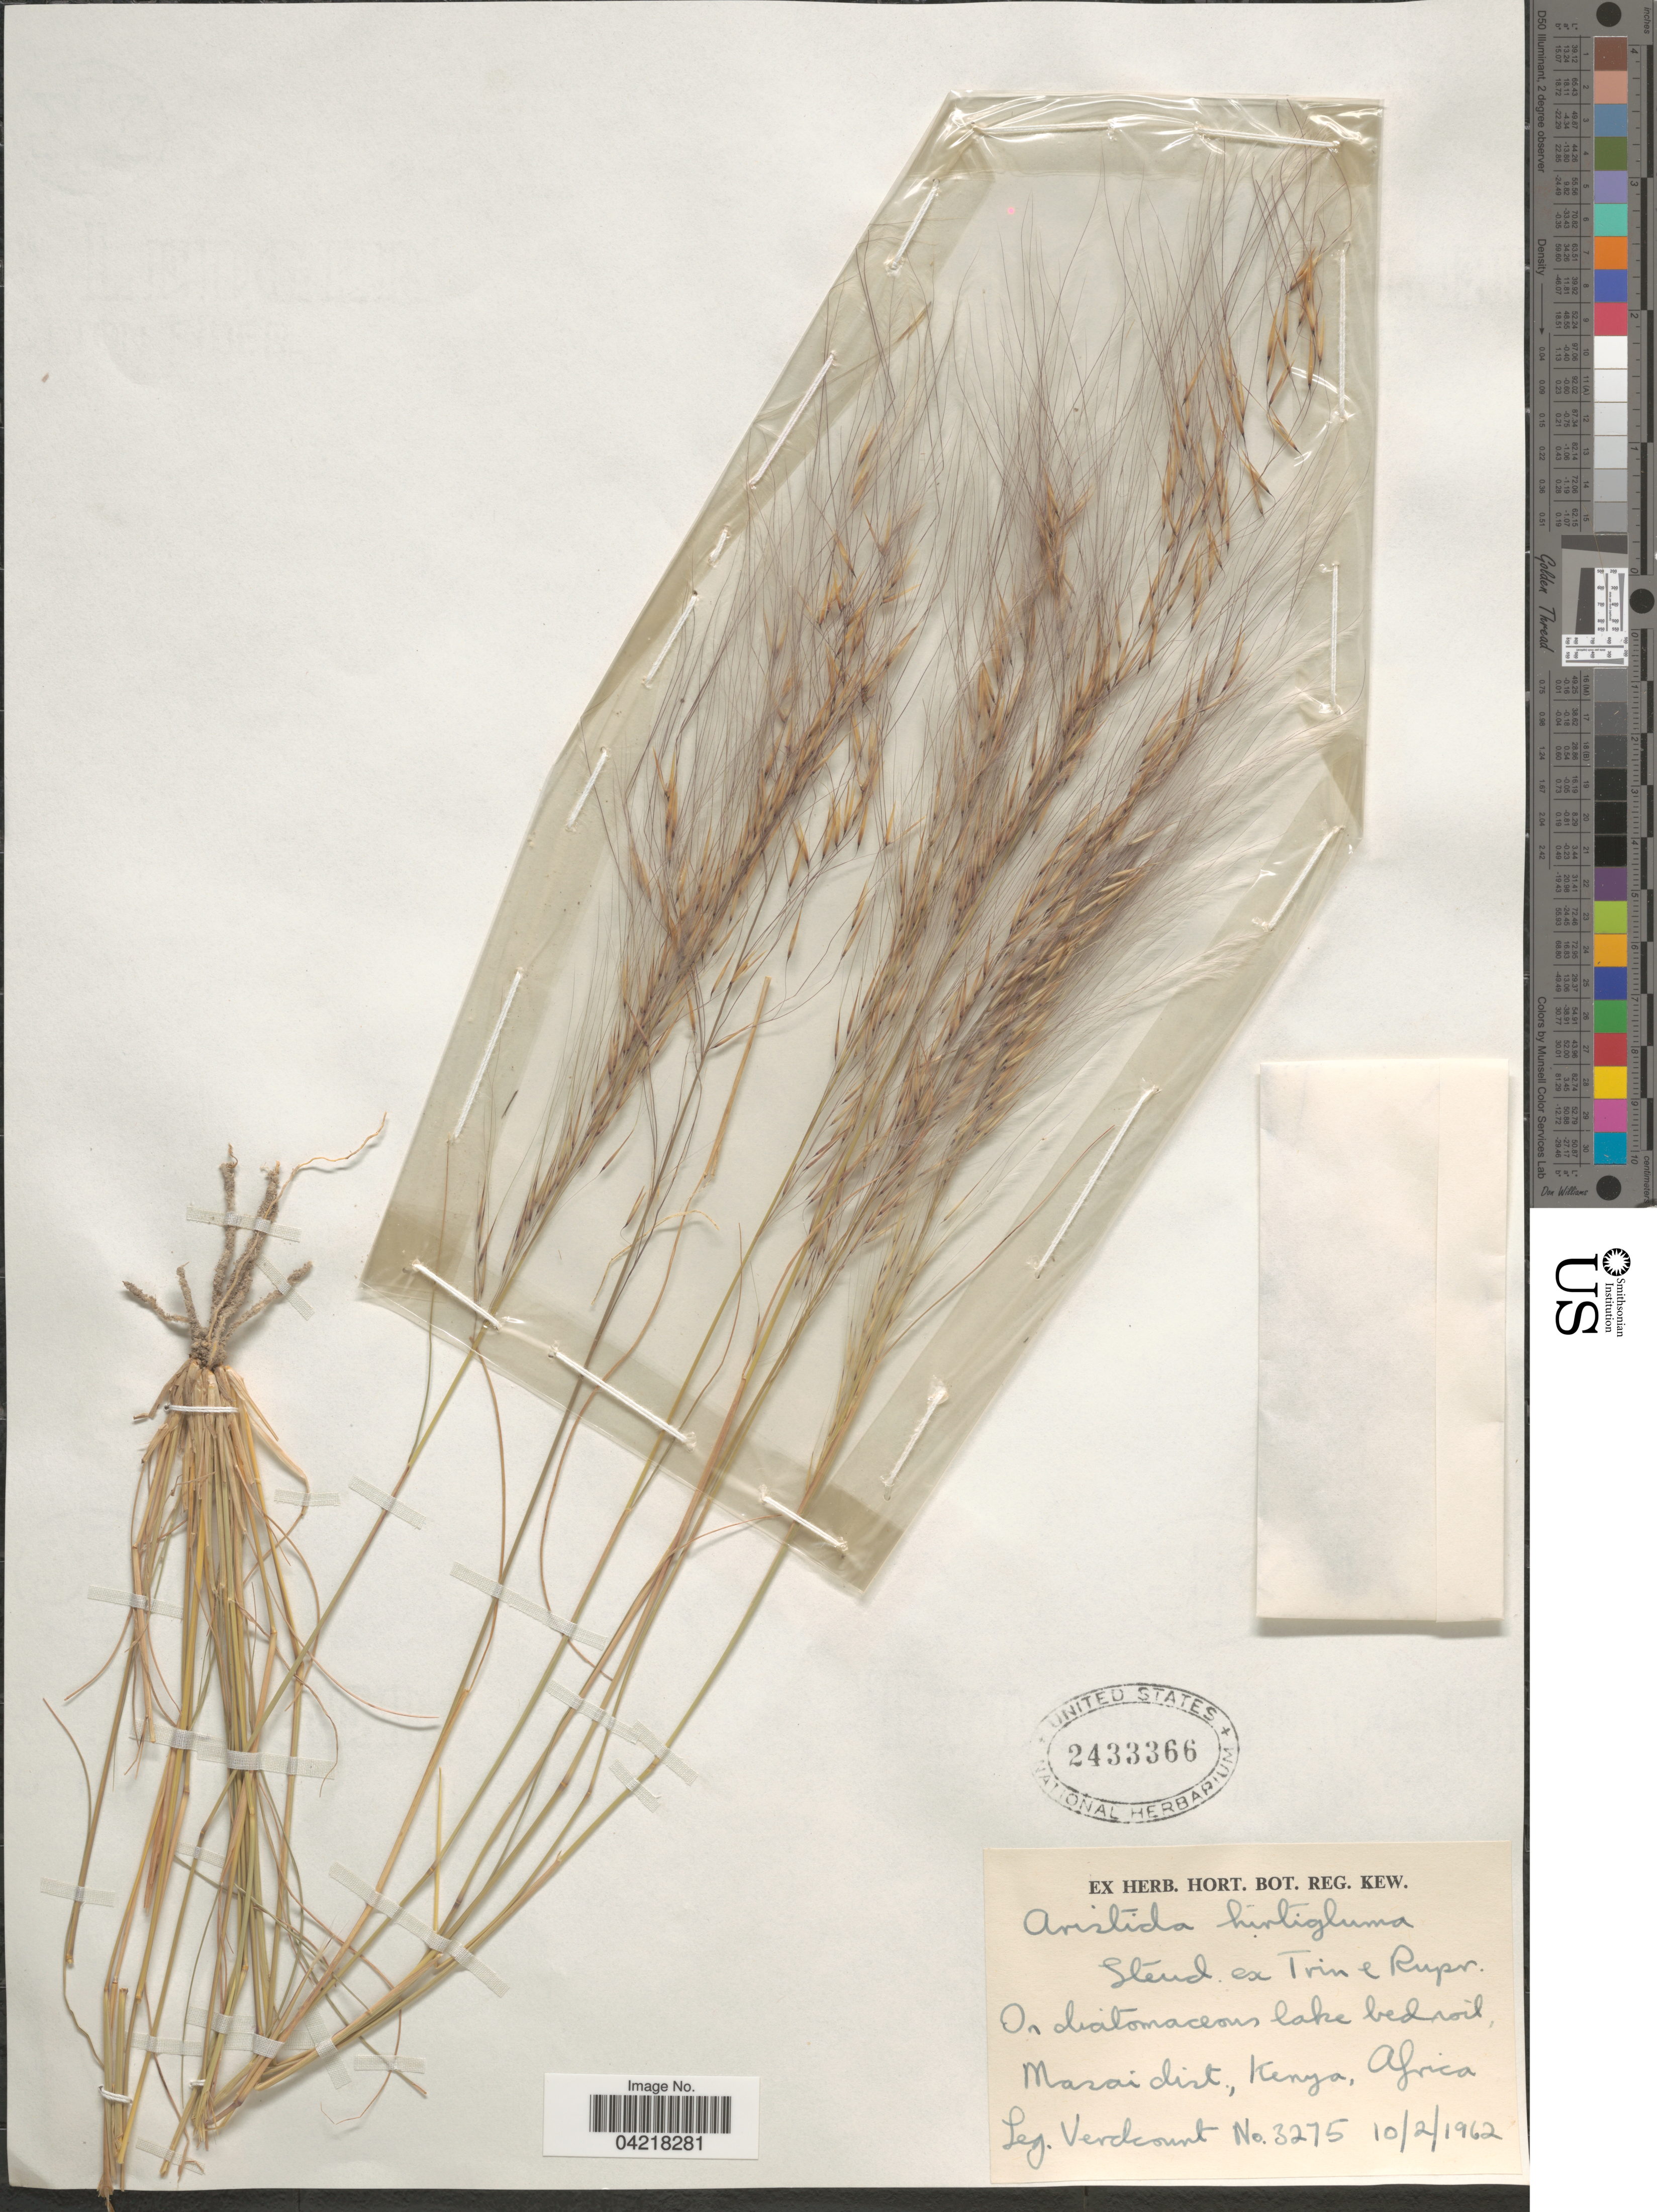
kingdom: Plantae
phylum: Tracheophyta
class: Liliopsida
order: Poales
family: Poaceae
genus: Stipagrostis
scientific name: Stipagrostis hirtigluma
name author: (Steud. ex Trin. & Rupr.) De Winter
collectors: Verdcourt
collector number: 3275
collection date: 1962-02-10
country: Kenya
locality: Masai dist.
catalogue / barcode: US 2433366